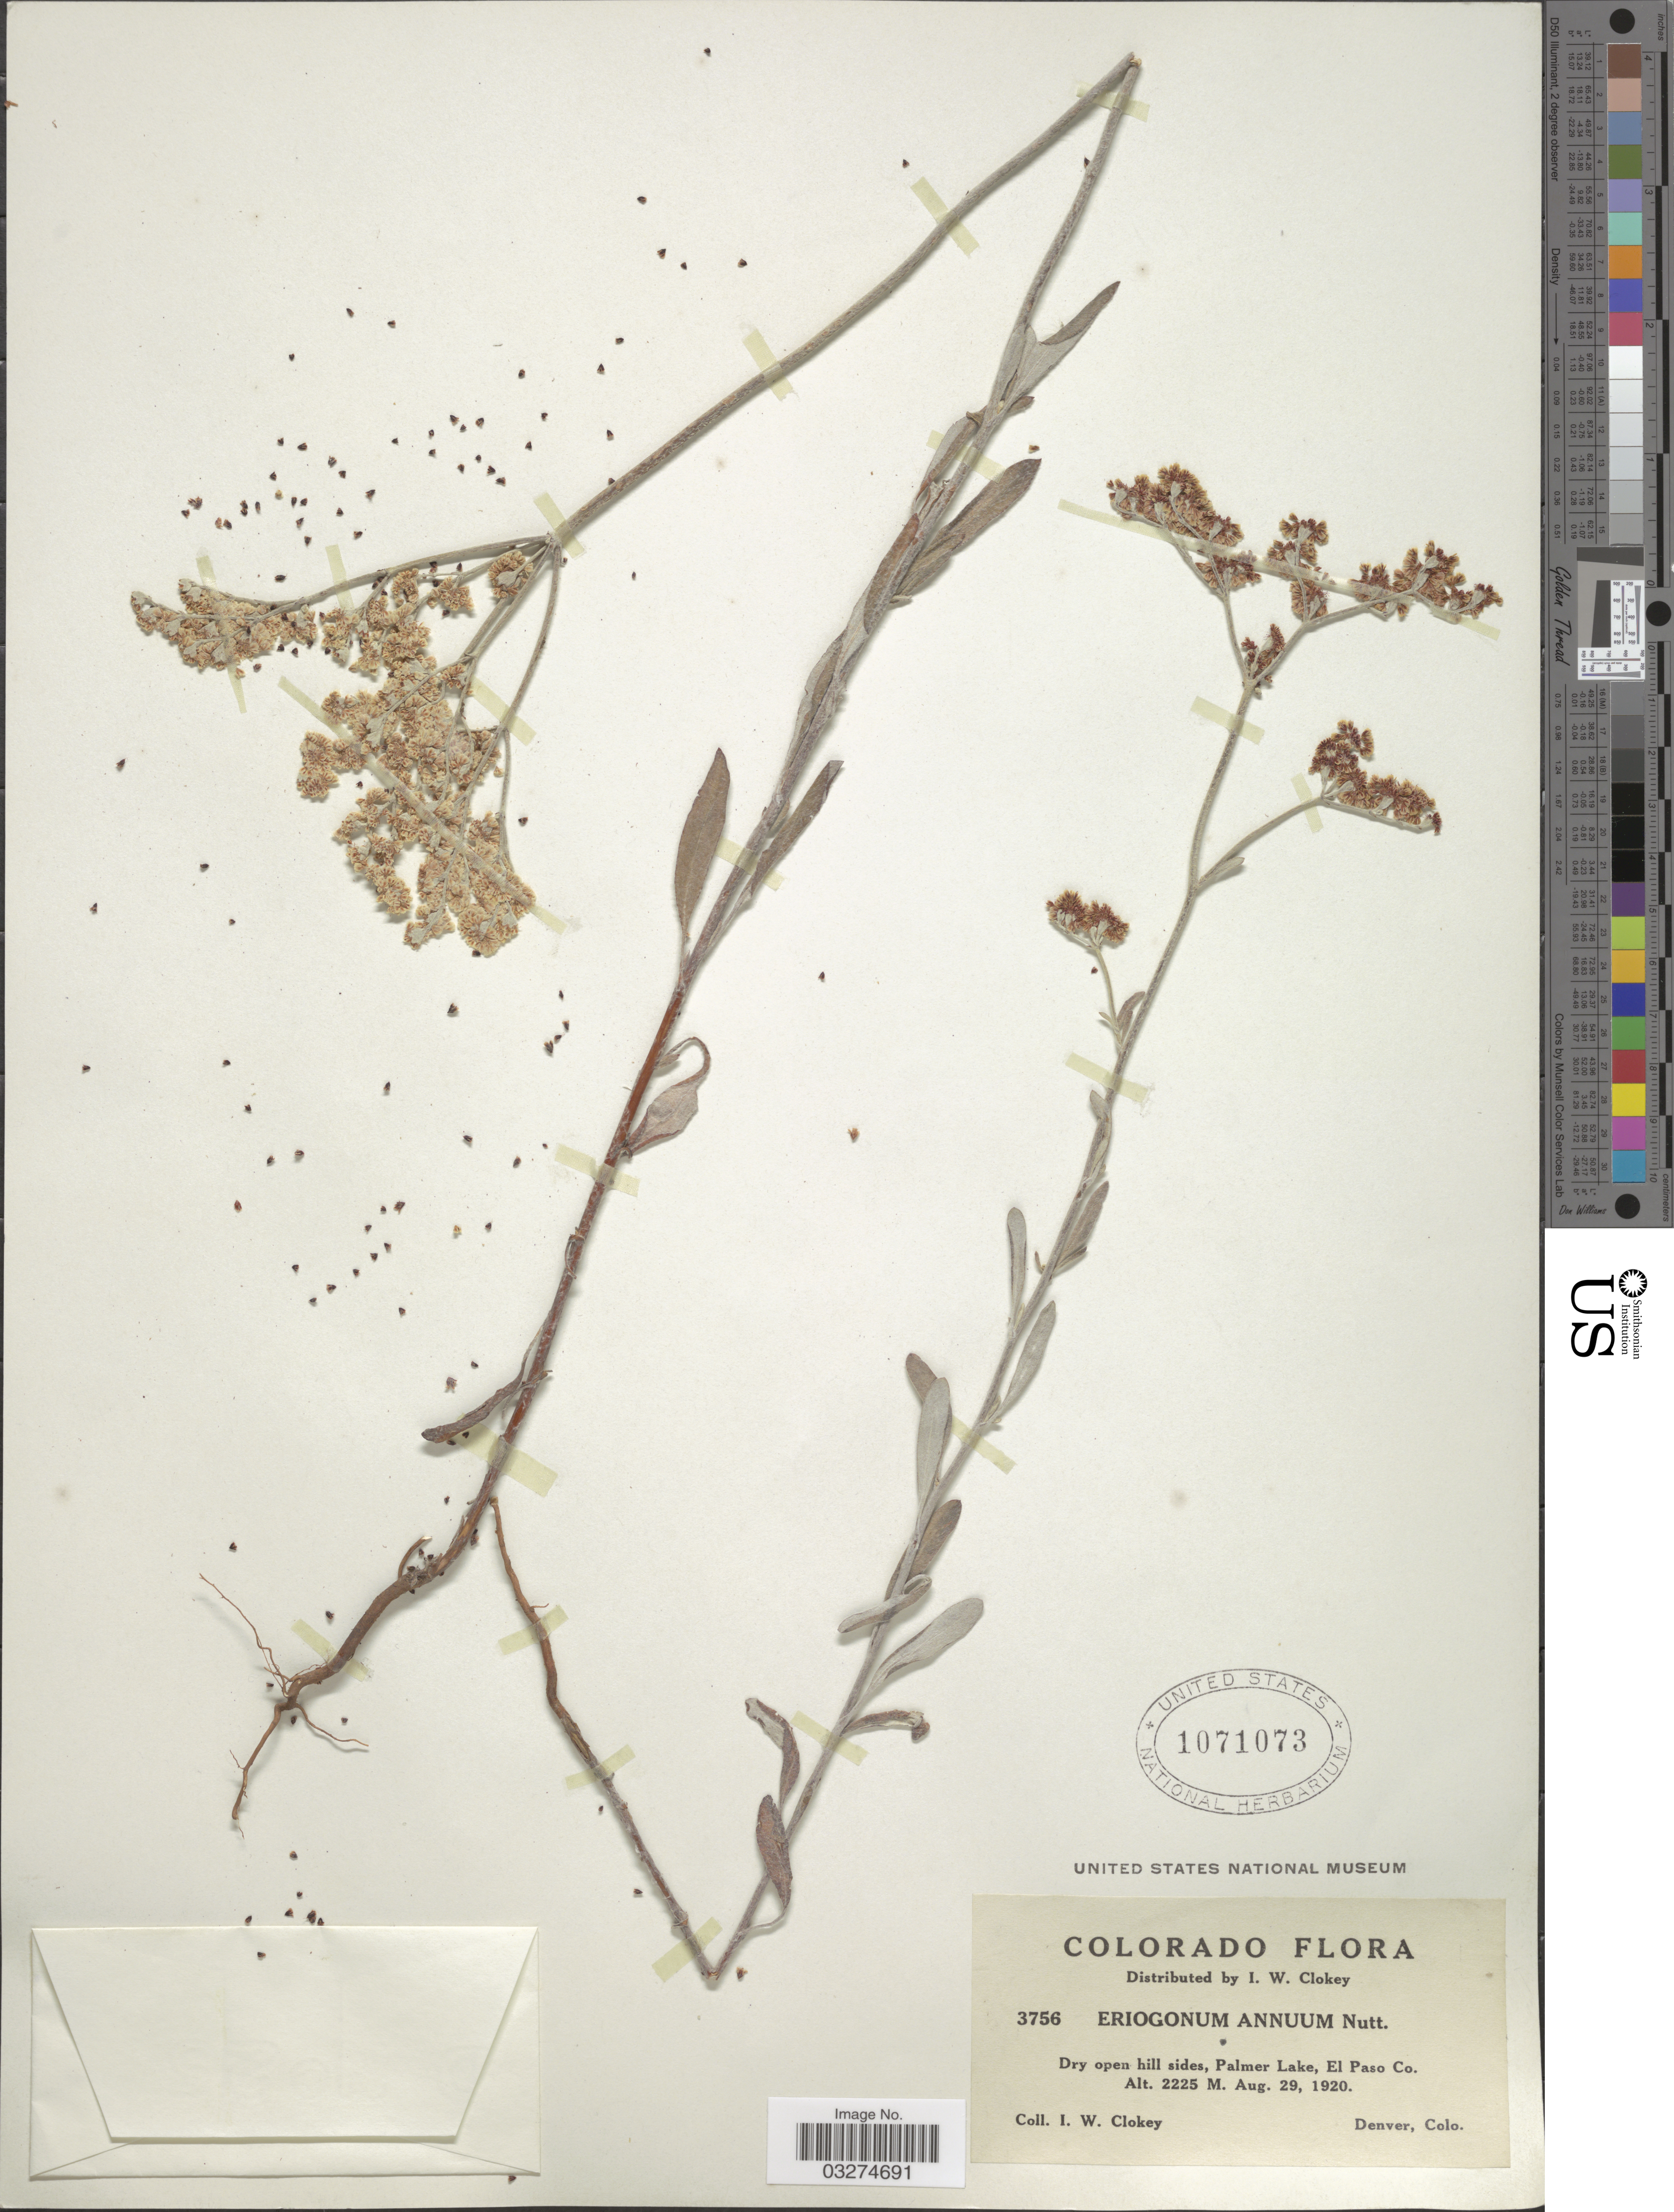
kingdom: Plantae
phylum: Tracheophyta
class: Magnoliopsida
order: Caryophyllales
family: Polygonaceae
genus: Eriogonum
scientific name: Eriogonum annuum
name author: Nutt.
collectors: I. W. Clokey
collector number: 3756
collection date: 1920-08-29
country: United States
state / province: Colorado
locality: Dry open hill sides, Palmer Lake, El Paso Co.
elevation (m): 2225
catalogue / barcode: US 1071073